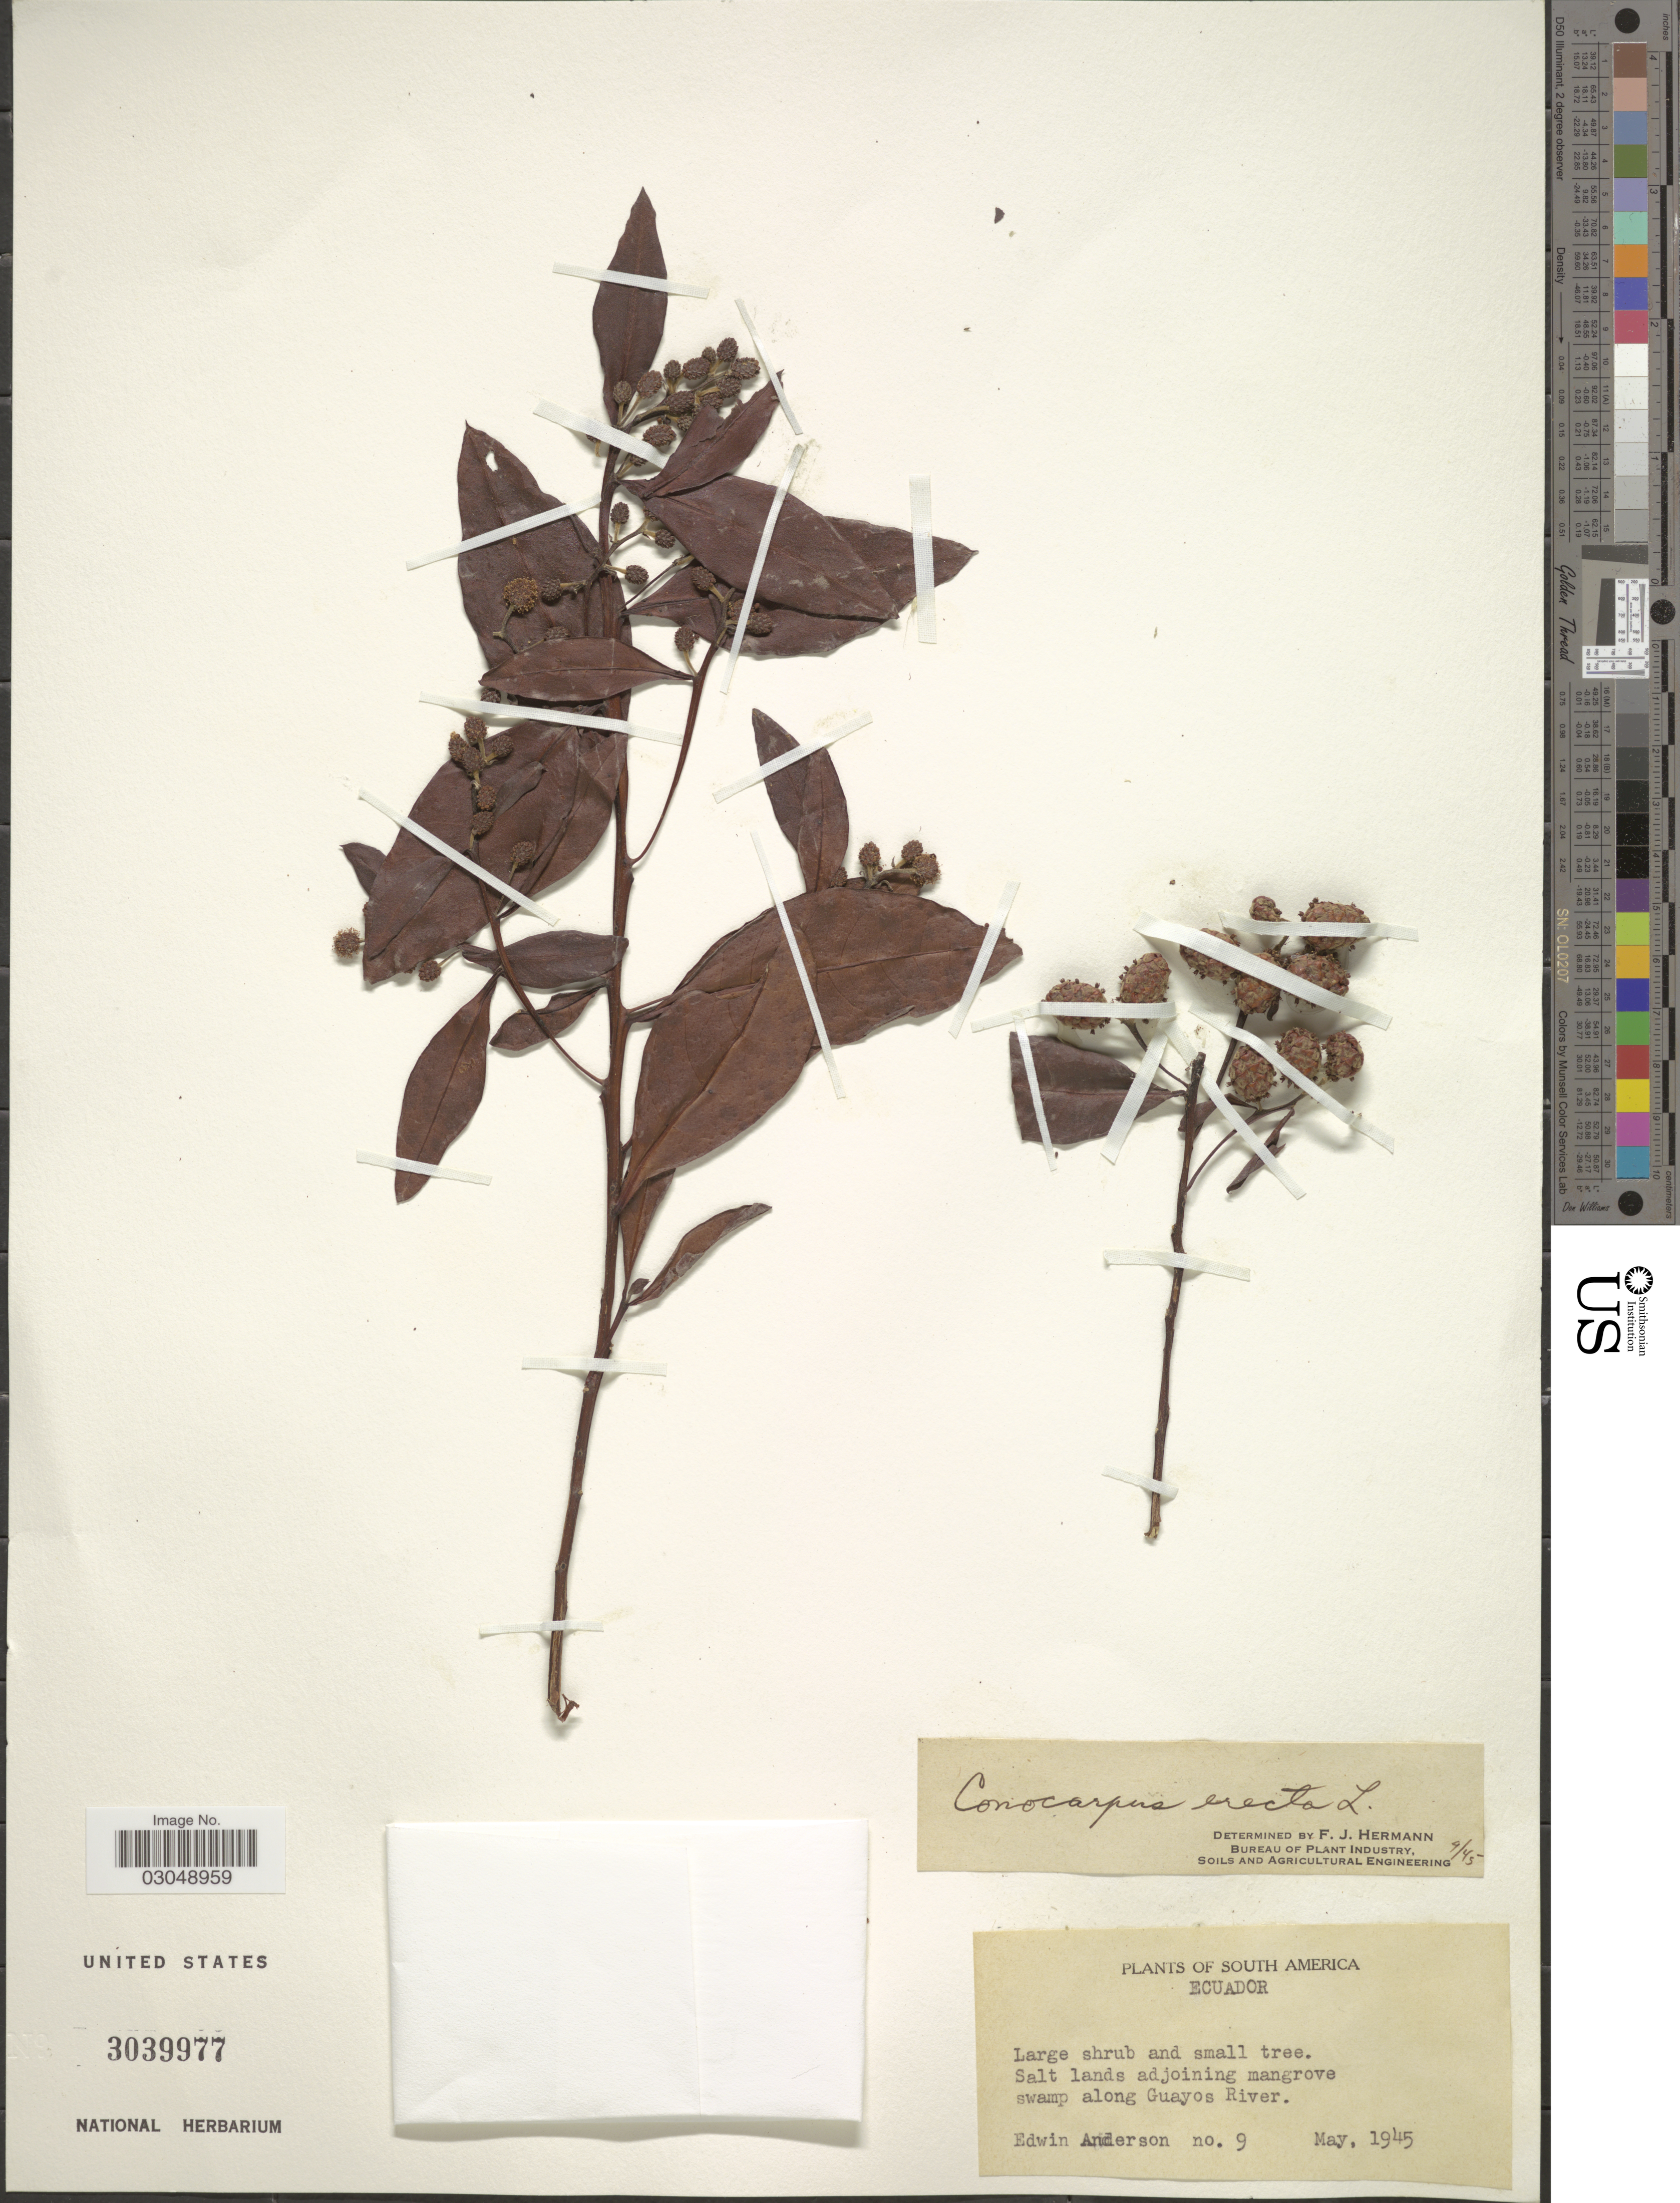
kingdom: Plantae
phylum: Tracheophyta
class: Magnoliopsida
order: Myrtales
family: Combretaceae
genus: Conocarpus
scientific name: Conocarpus erectus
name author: L.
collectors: E. Anderson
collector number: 9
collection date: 1945-05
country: Ecuador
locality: Salt lands adjoining mangrove swamp along Guayos River.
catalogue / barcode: US 3039977